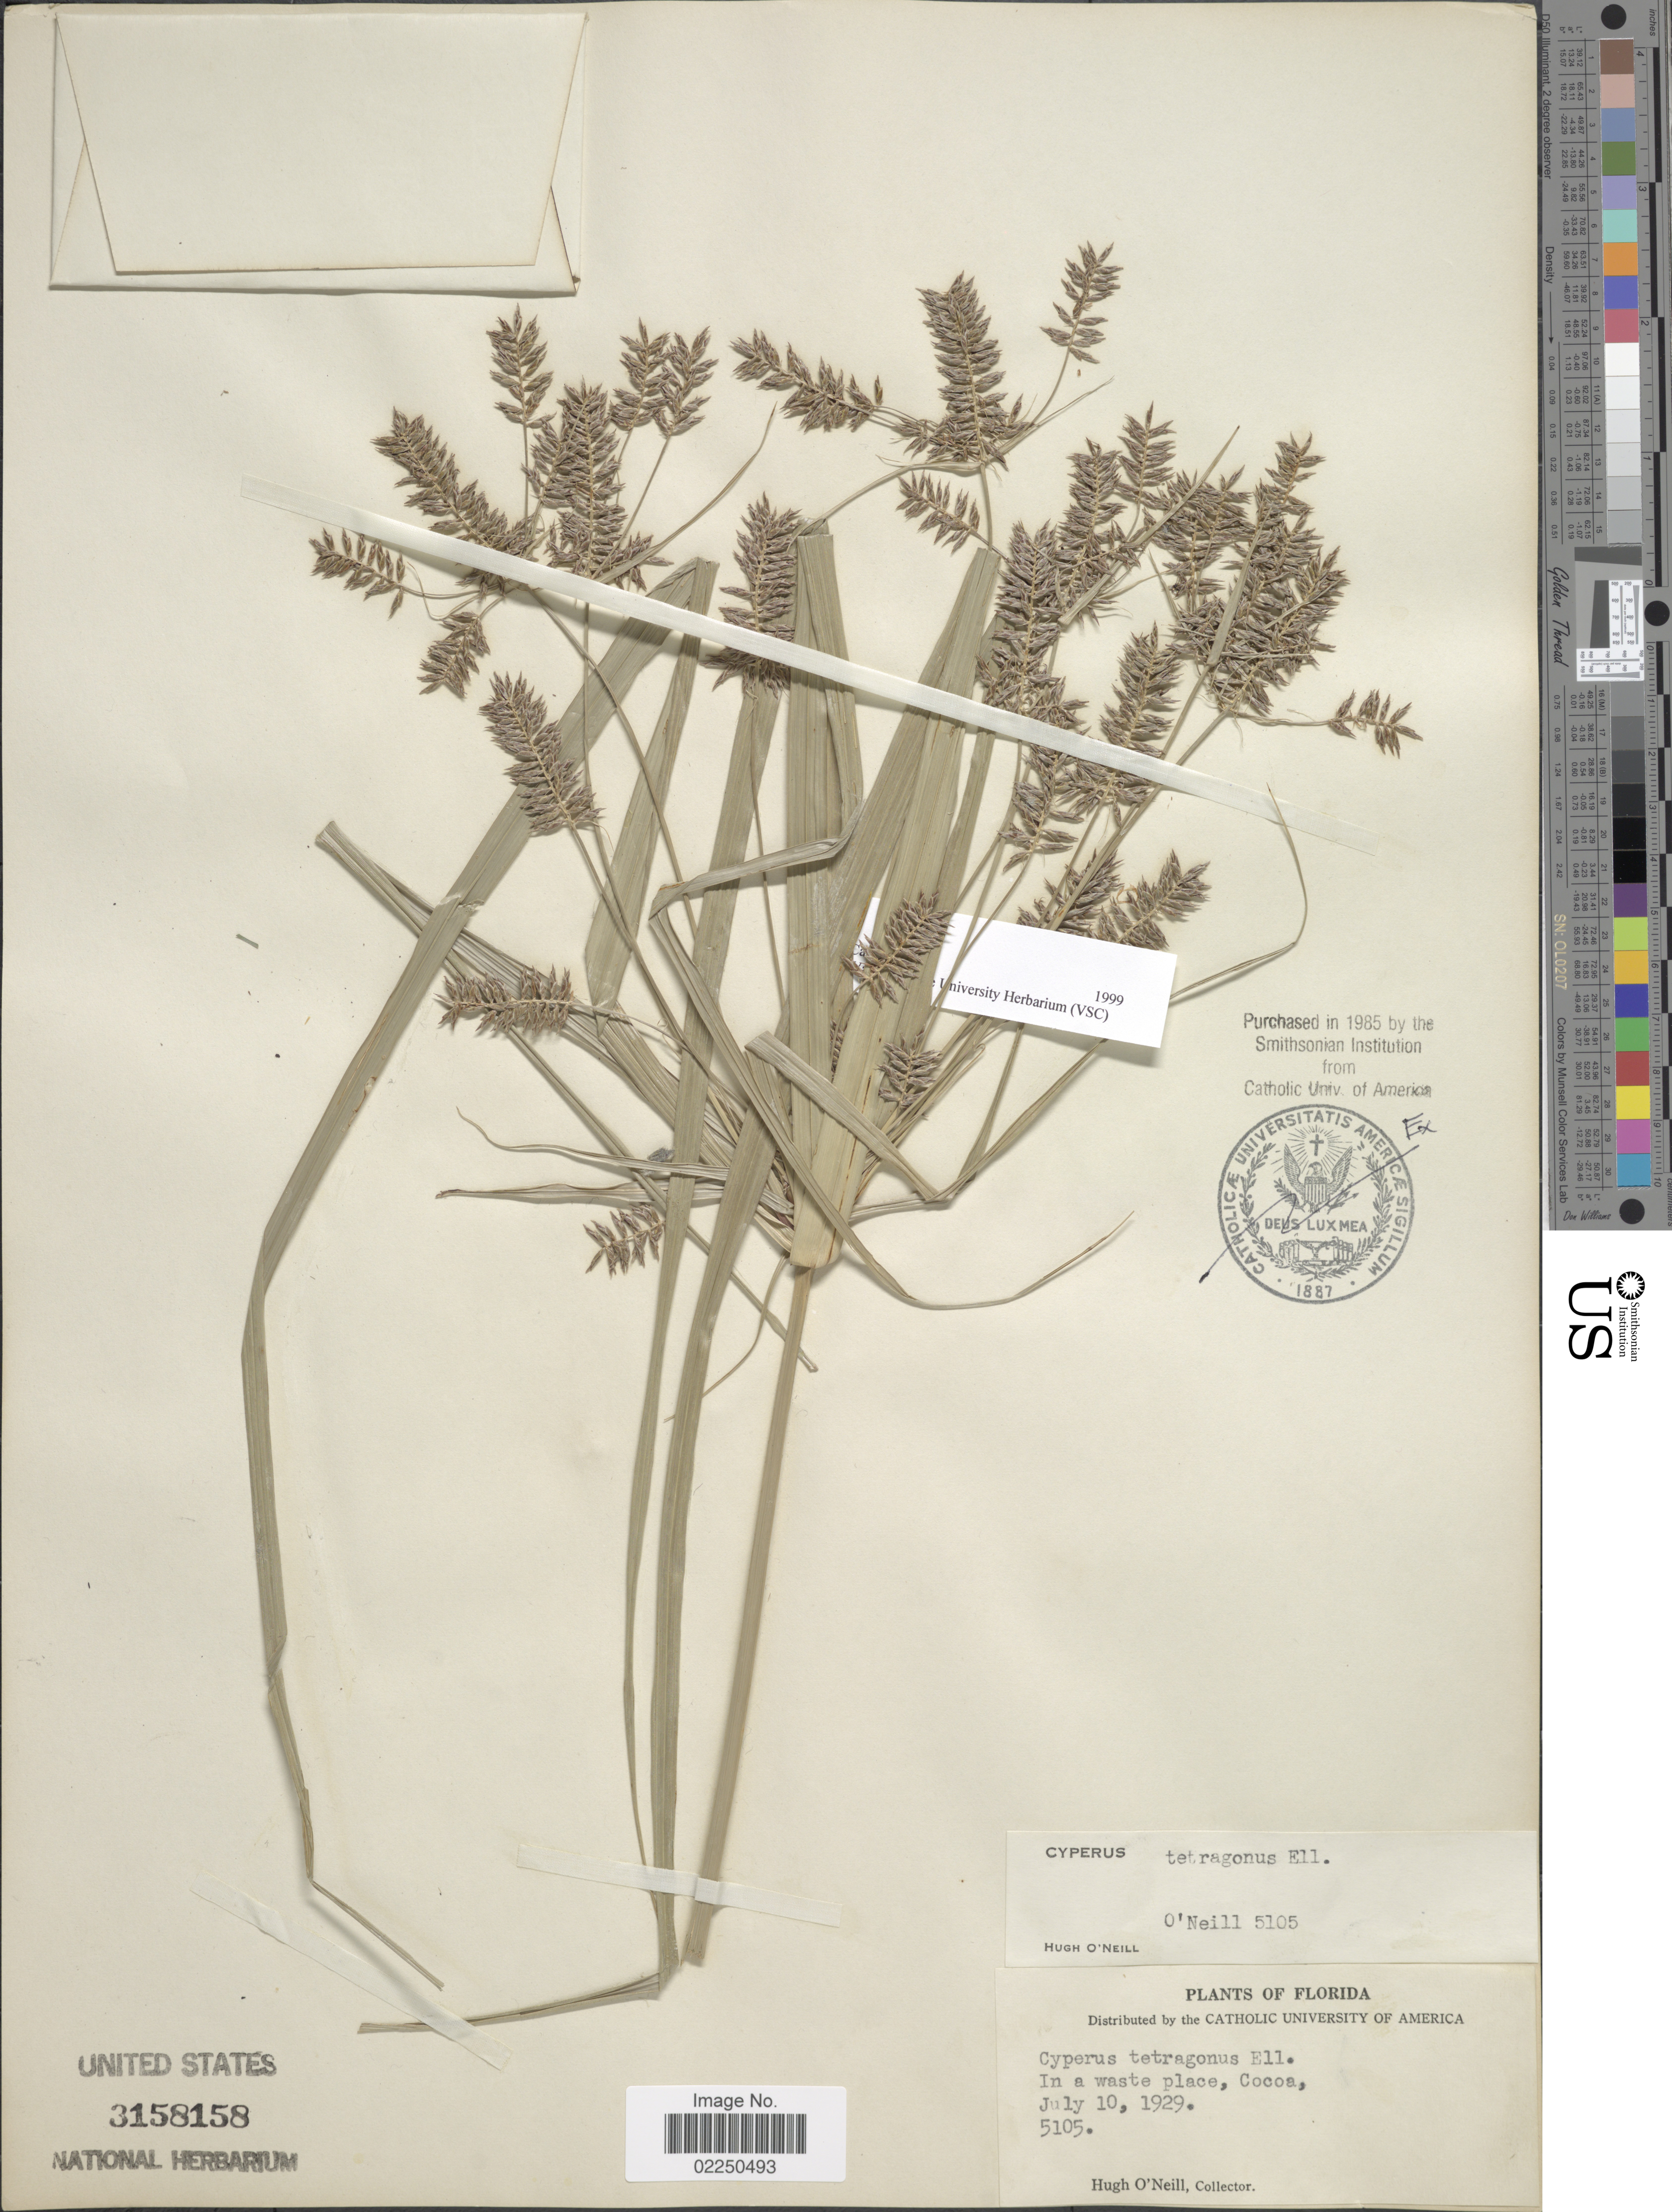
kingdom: Plantae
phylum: Tracheophyta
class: Liliopsida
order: Poales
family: Cyperaceae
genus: Cyperus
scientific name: Cyperus tetragonus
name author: Elliott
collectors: H. O'Neill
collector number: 5105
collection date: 1929-07-10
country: United States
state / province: Florida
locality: In a waste place, Cocoa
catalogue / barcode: US 3158158